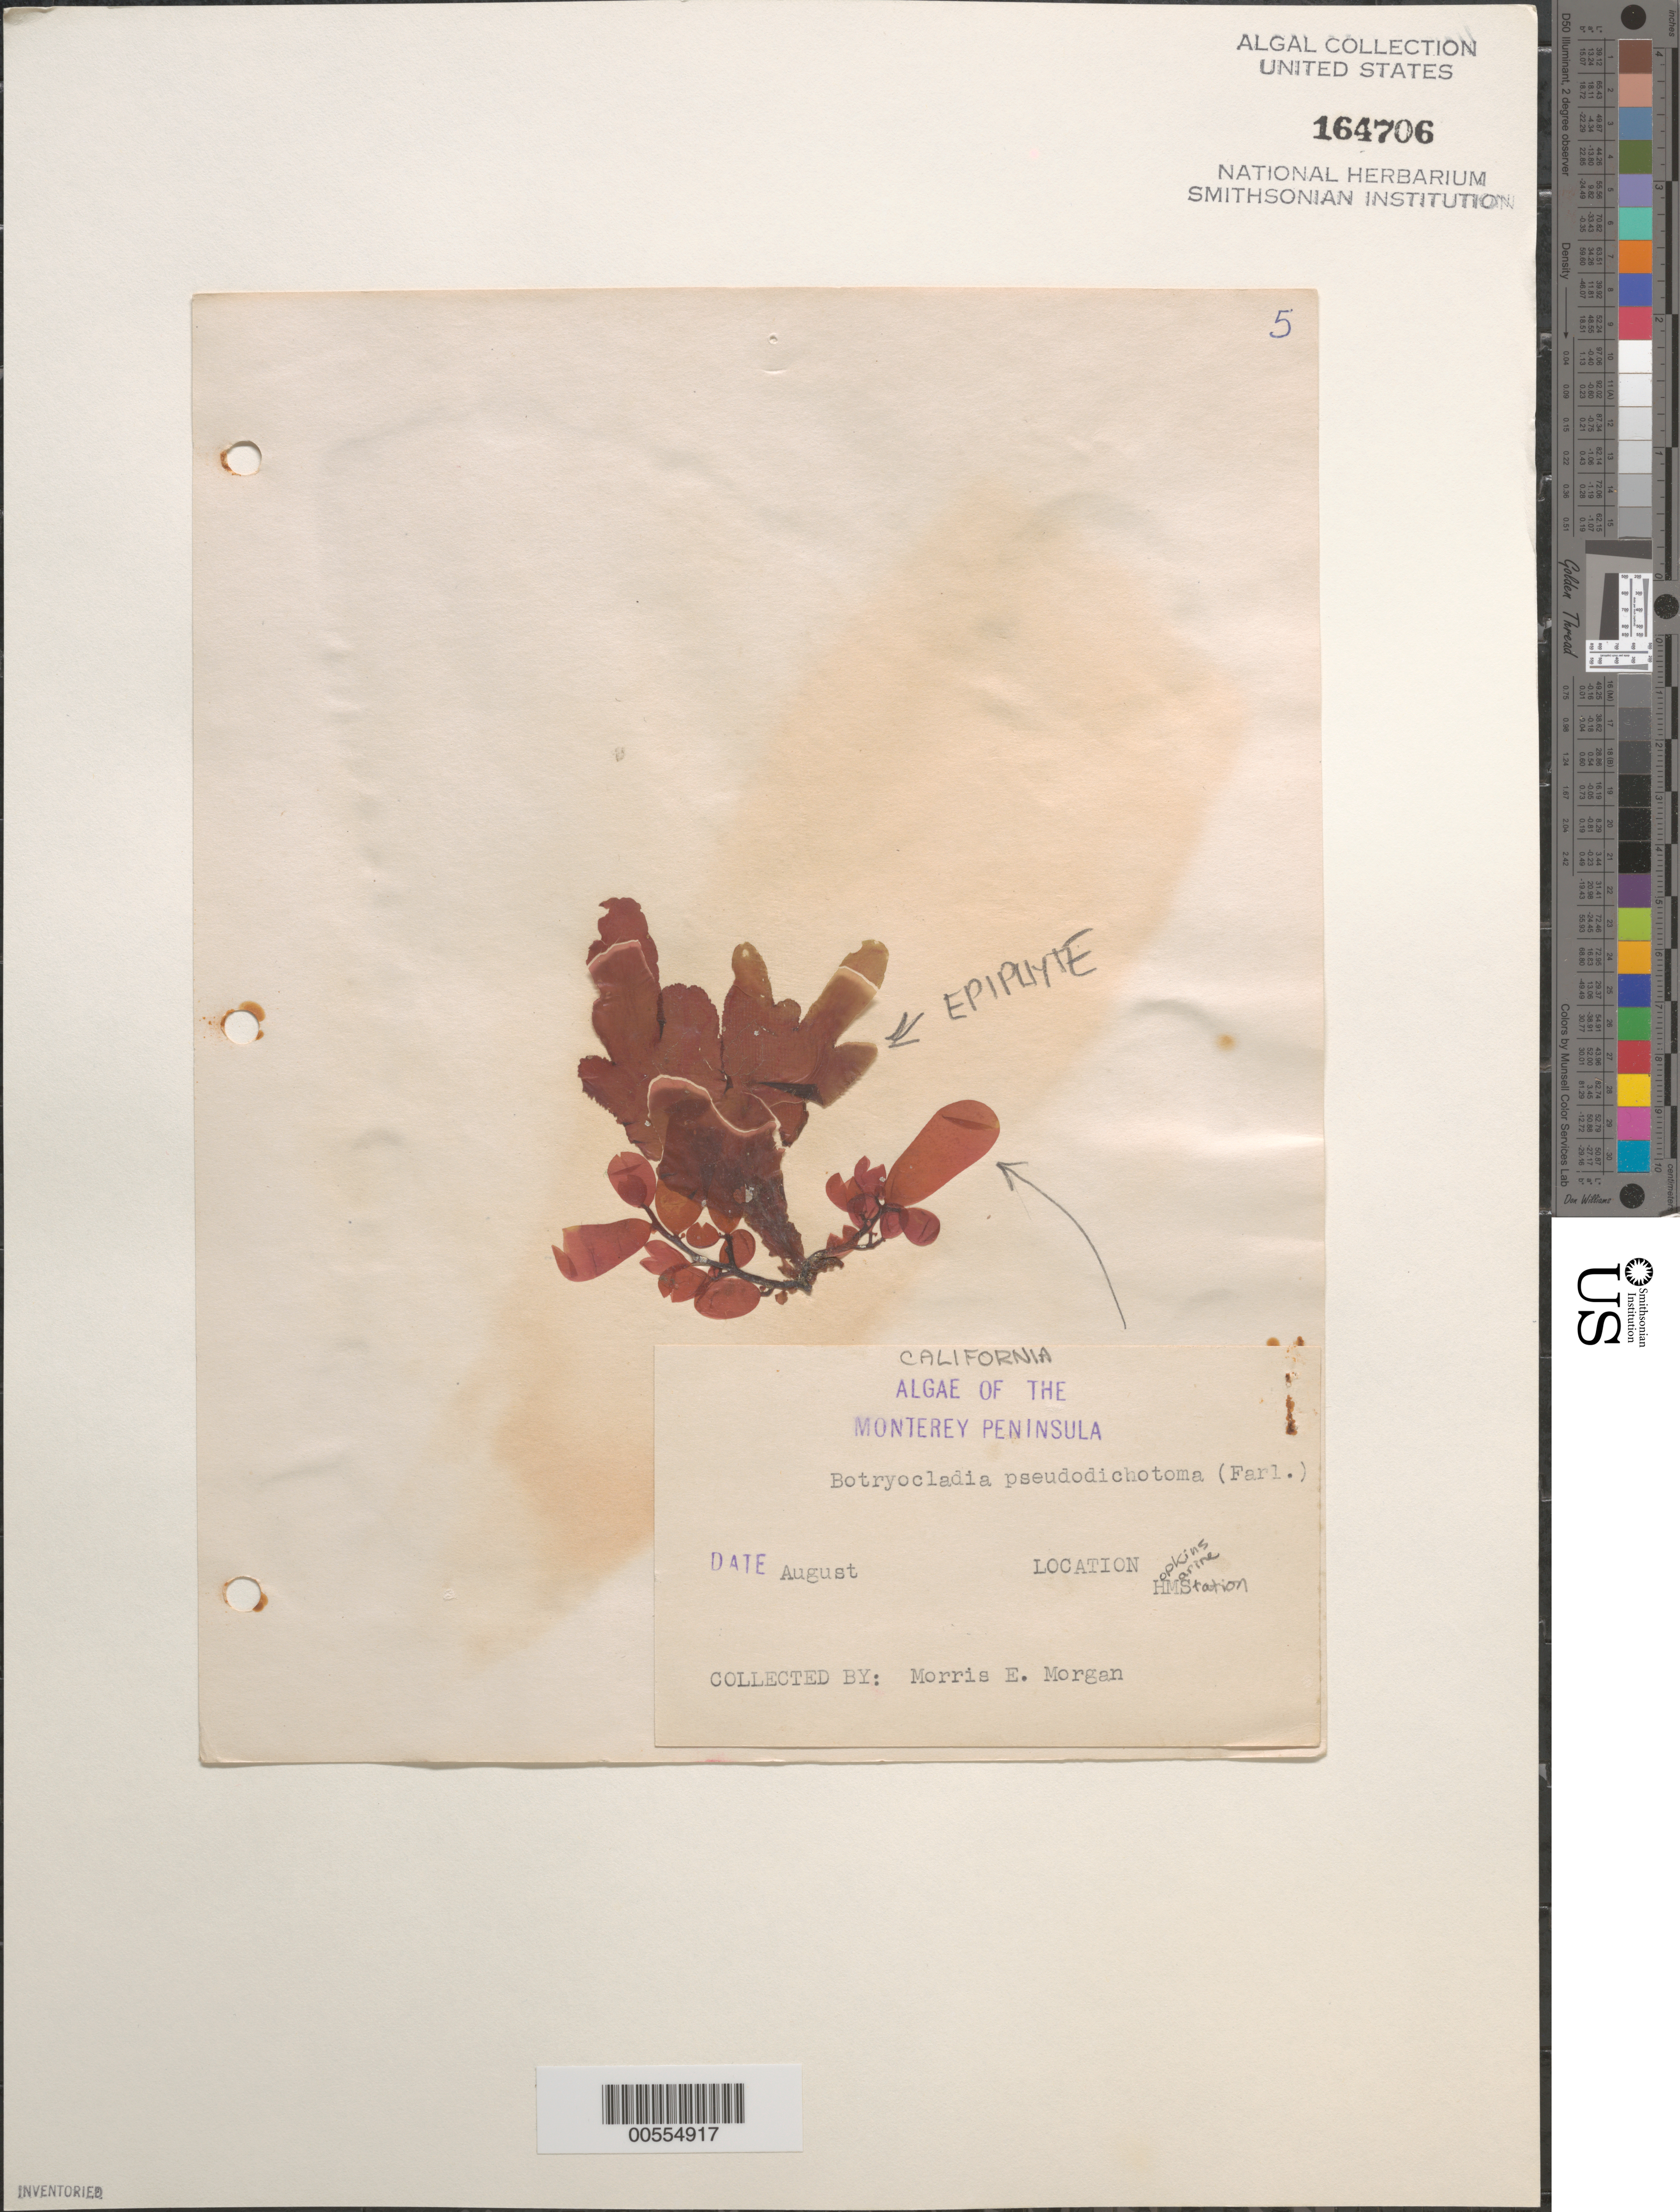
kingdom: Plantae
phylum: Rhodophyta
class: Florideophyceae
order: Rhodymeniales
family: Rhodymeniaceae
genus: Botryocladia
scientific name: Botryocladia pseudodichotoma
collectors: M. Morgan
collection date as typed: Aug 19--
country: United States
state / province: California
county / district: Monterey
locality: Pacific Grove, Hopkins Marine Station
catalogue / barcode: US 164706